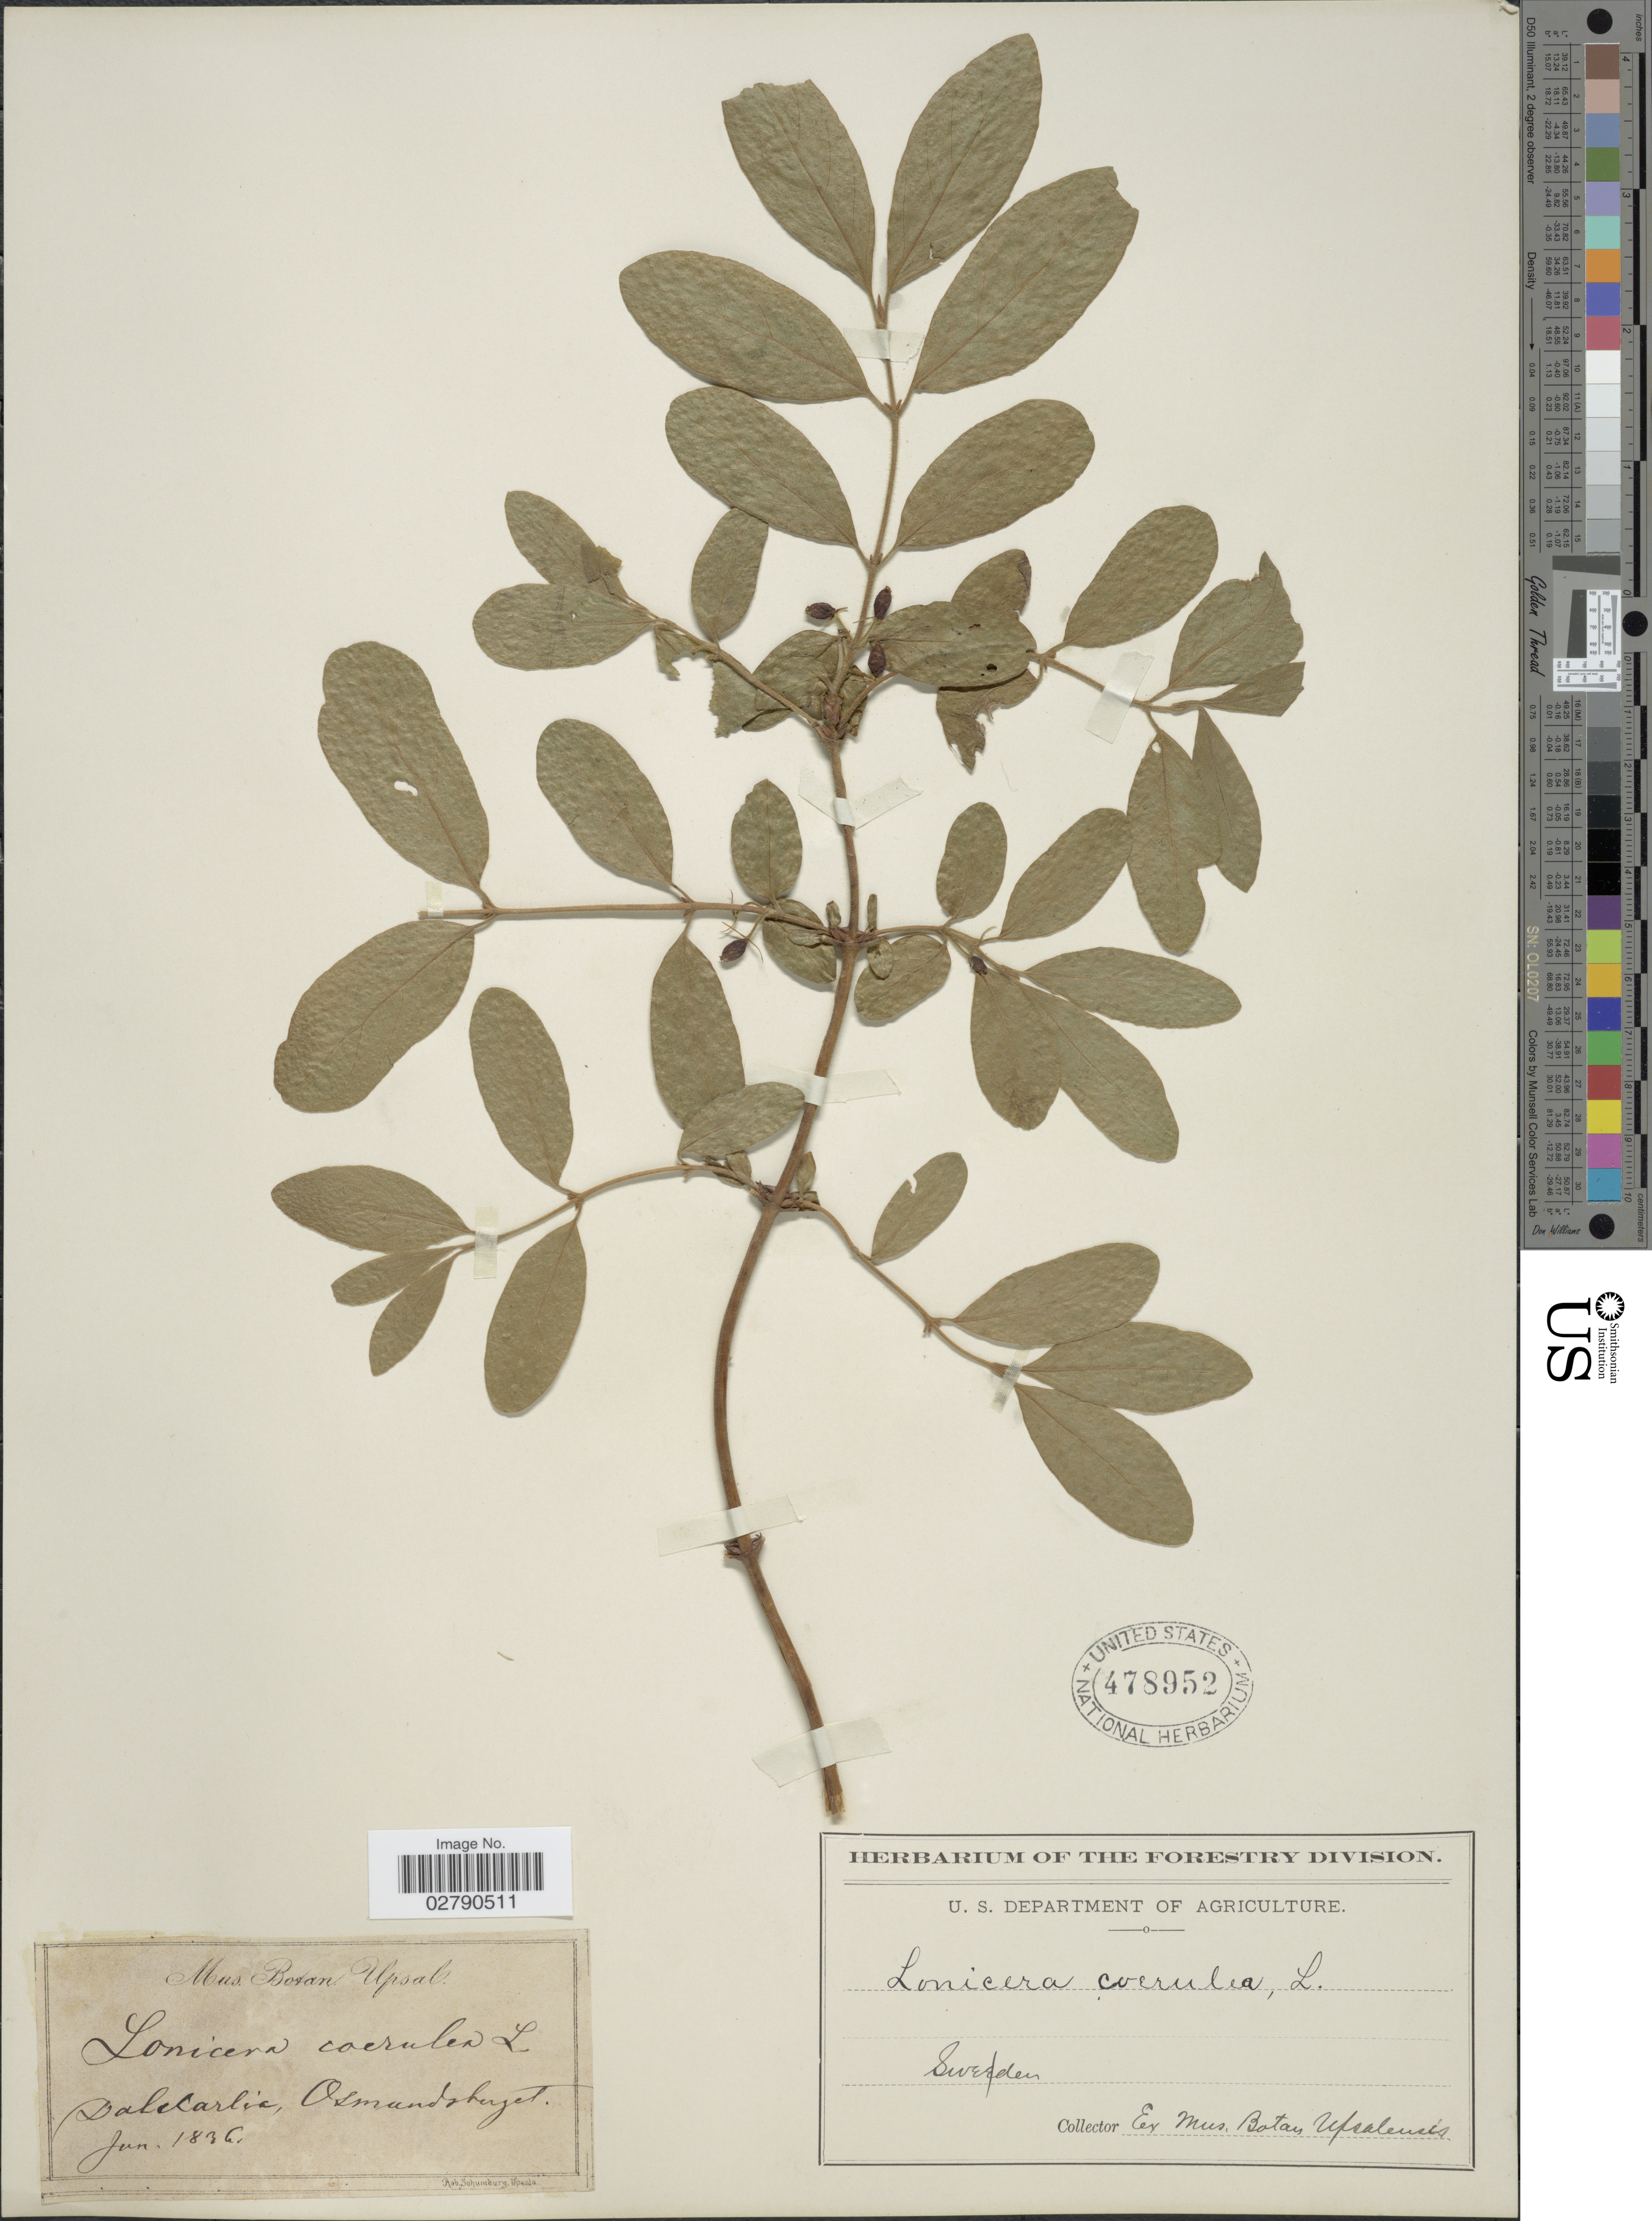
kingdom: Plantae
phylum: Tracheophyta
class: Magnoliopsida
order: Dipsacales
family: Caprifoliaceae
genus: Lonicera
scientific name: Lonicera caerulea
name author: L.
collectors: ex herb. Mus. Botan. Upsal.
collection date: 1936-06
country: Sweden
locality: Dalslarlia, Osmundsberget [interpreted]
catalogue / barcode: US 478952